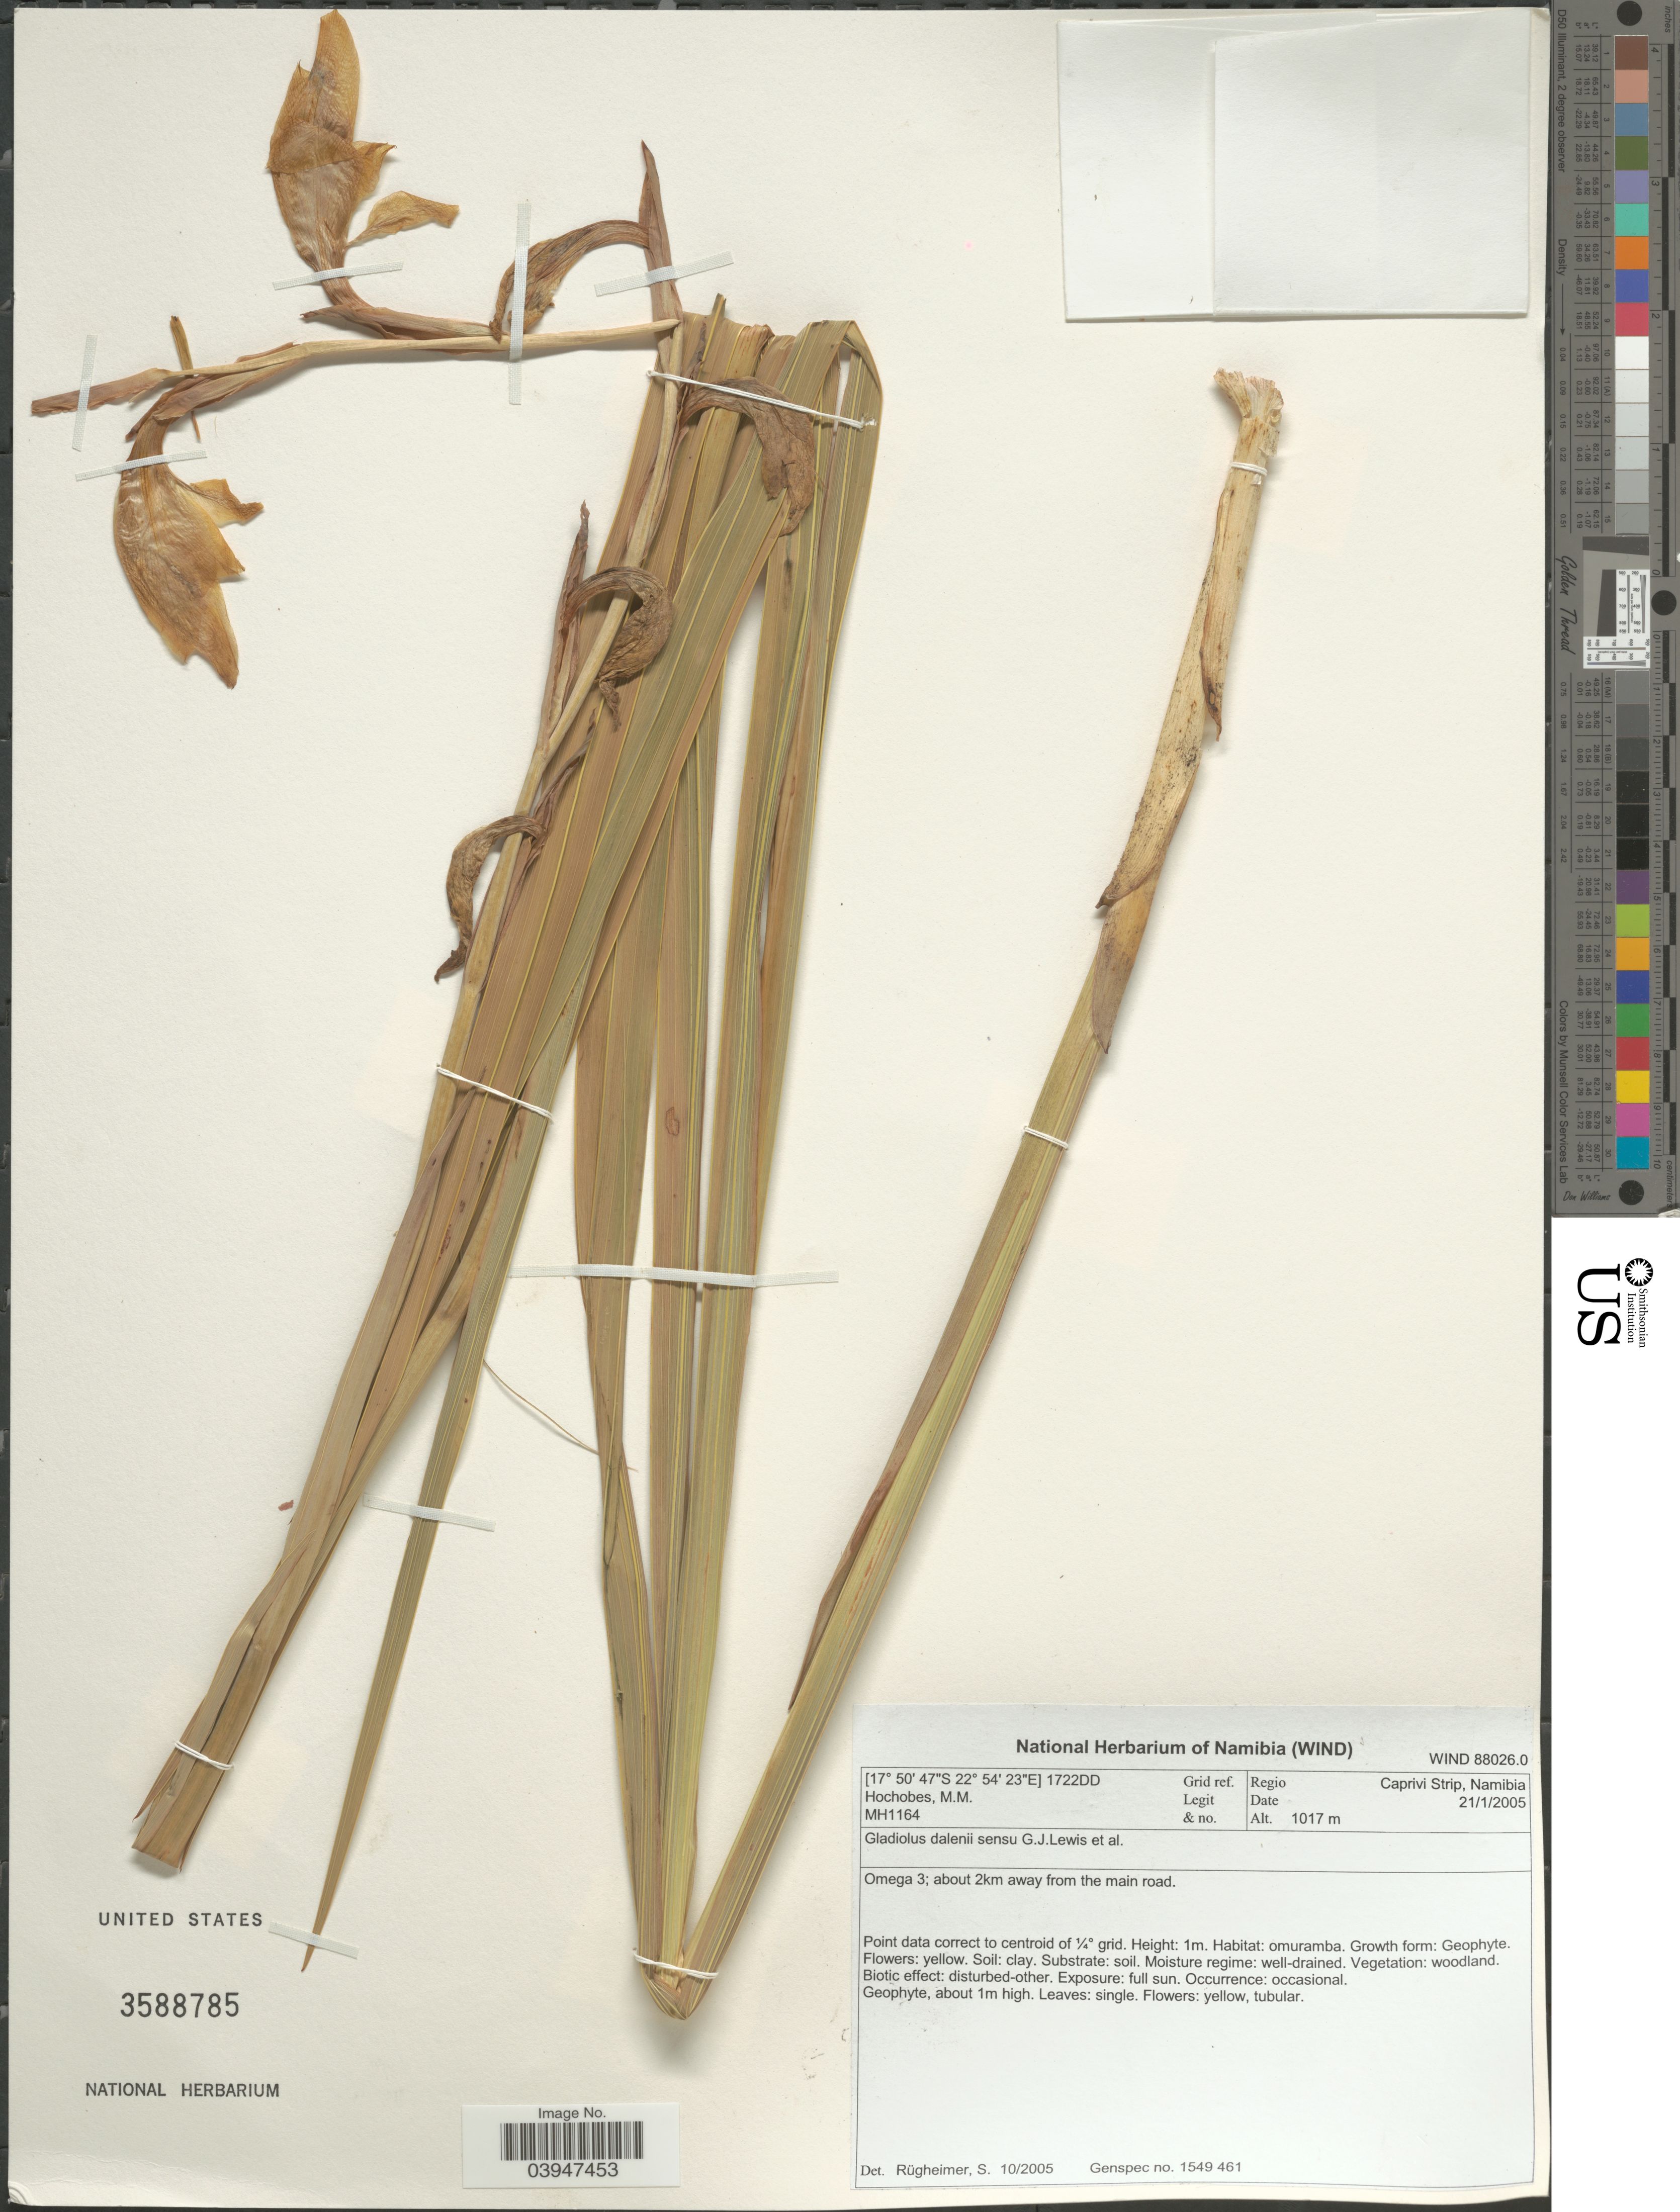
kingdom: Plantae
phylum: Tracheophyta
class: Liliopsida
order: Asparagales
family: Iridaceae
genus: Gladiolus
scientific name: Gladiolus dalenii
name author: Van Geel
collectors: M. Hochobes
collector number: MH1164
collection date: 2005-01-21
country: Namibia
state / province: Caprivi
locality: Grid ref. 1722D. Regio Caprivi Strip, Namibia. Omega 3; about 2km away from the main road.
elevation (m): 1017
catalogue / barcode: US 3588785